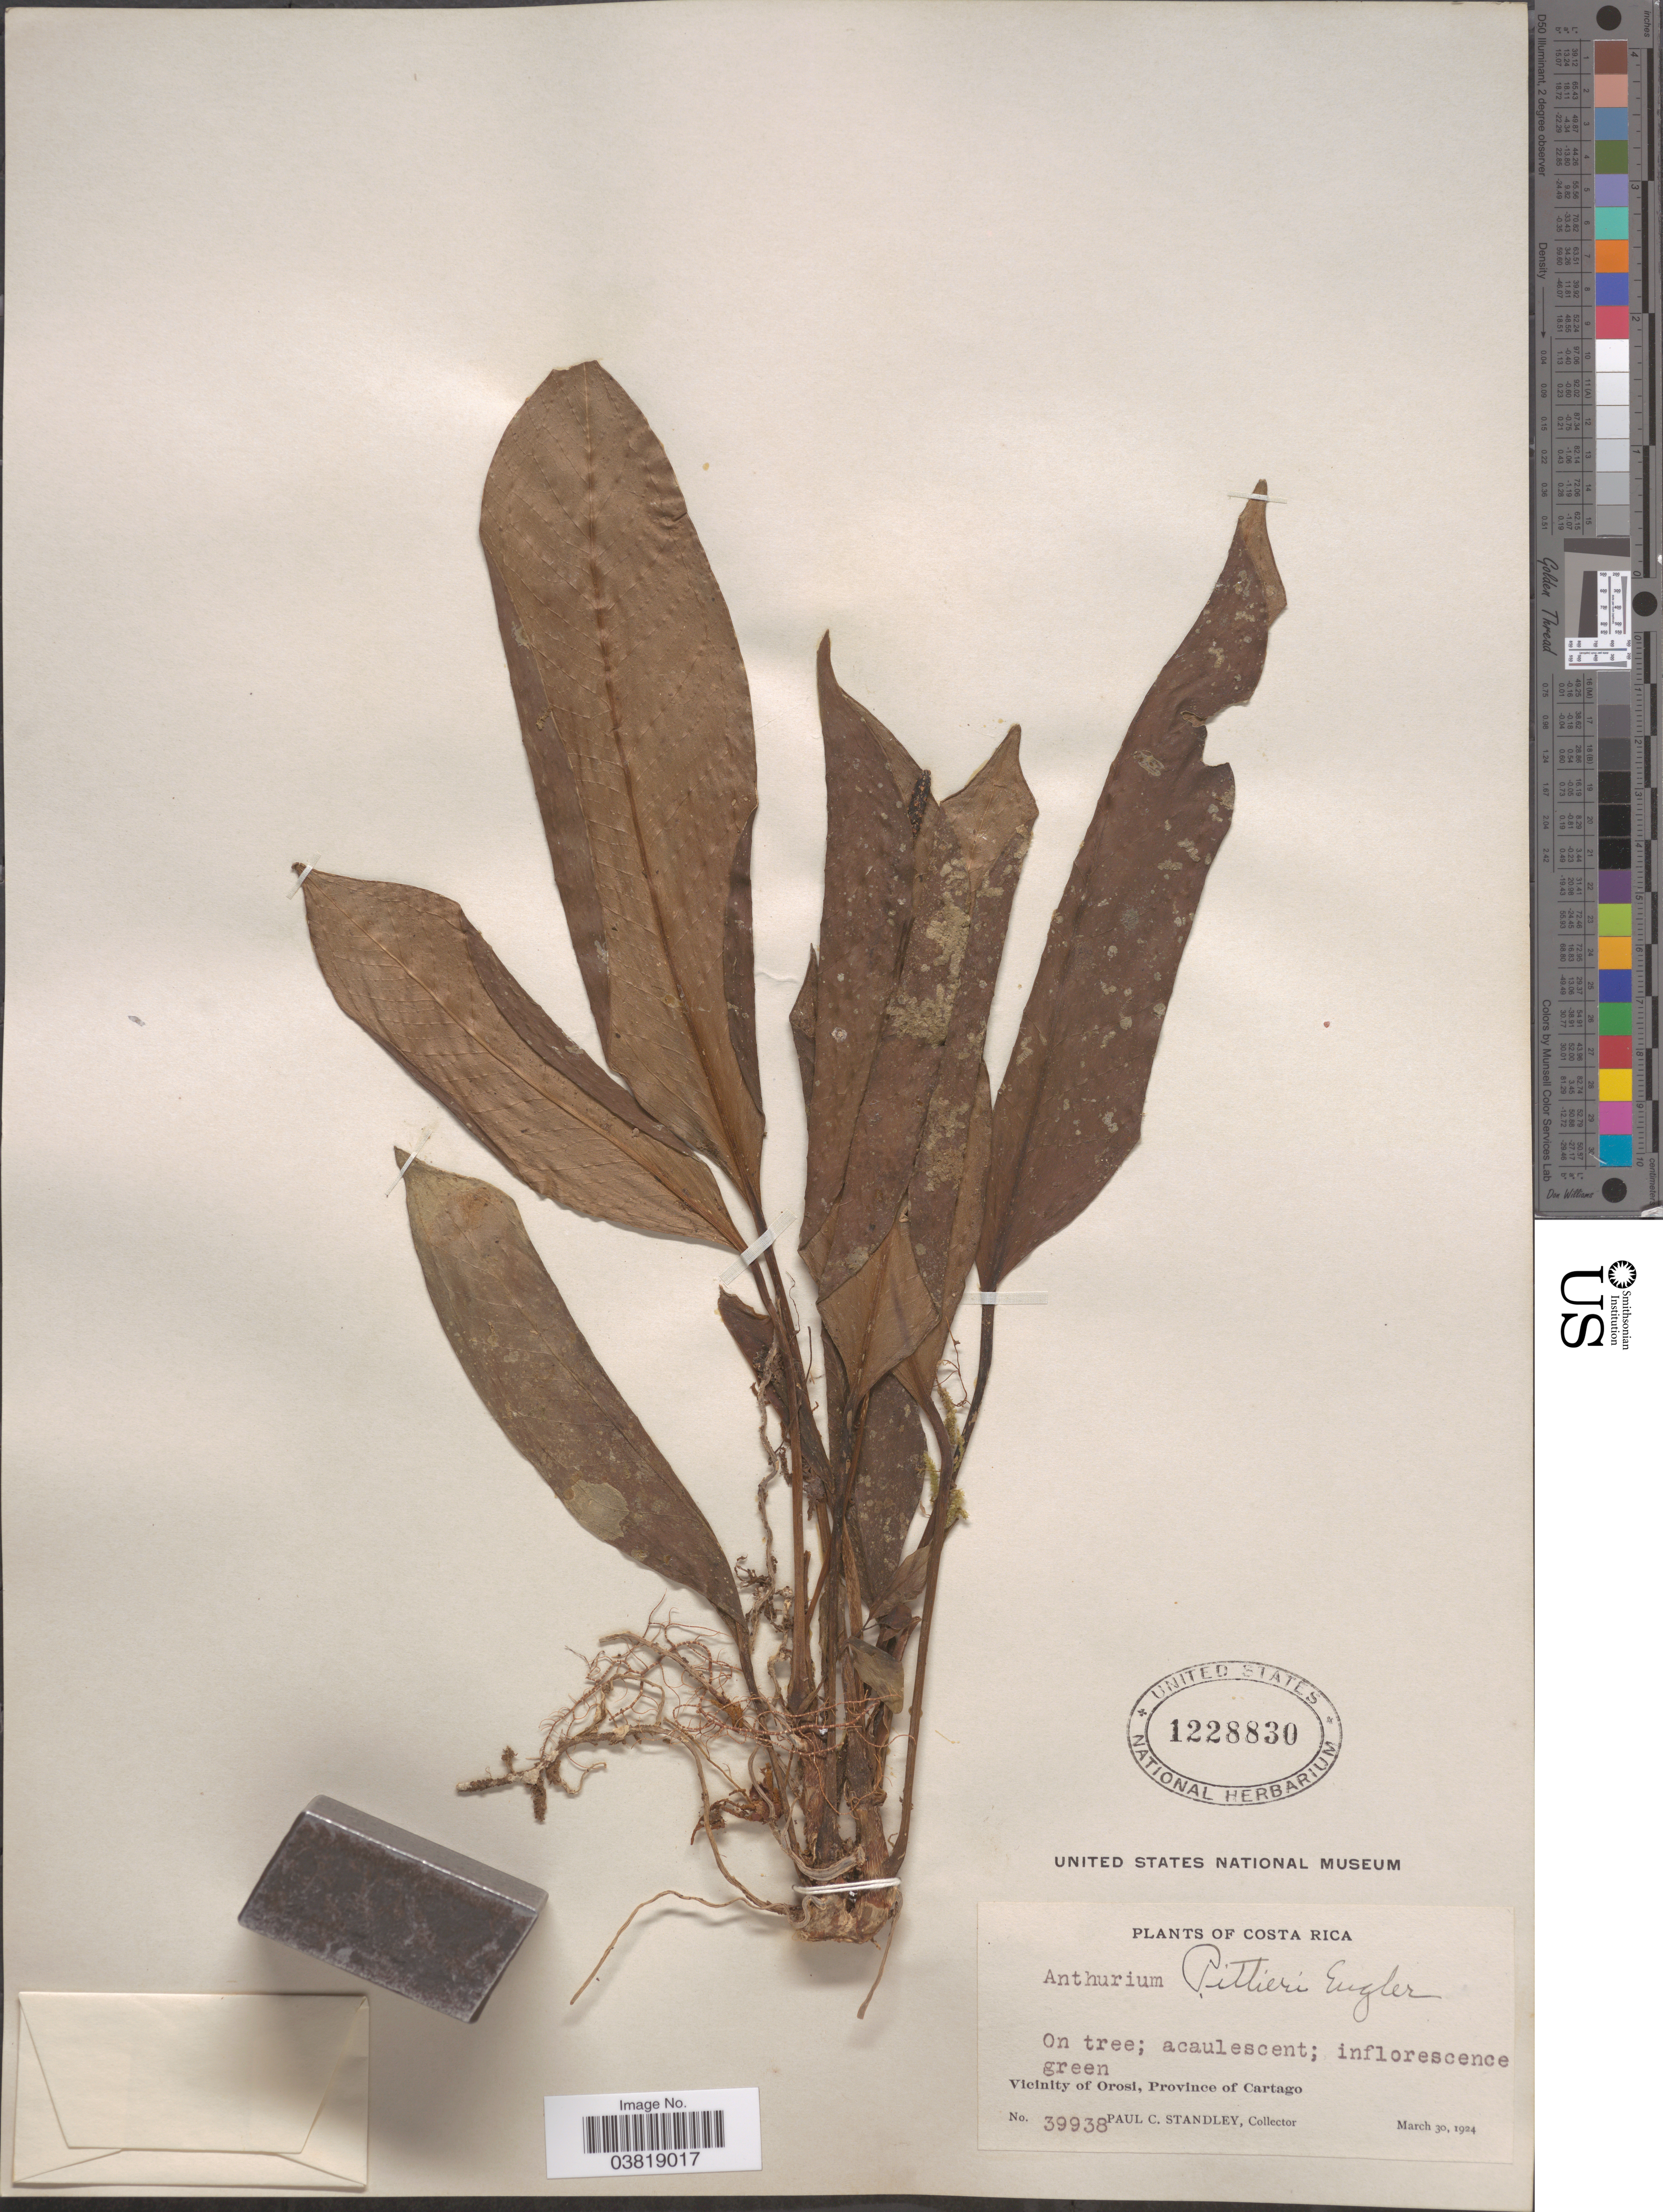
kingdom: Plantae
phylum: Tracheophyta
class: Liliopsida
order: Alismatales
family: Araceae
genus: Anthurium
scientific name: Anthurium pittieri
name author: Engl.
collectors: P. C. Standley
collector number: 39938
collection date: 1924-03-30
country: Costa Rica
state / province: Cartago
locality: Vicinity of Orosi.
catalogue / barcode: US 1228830